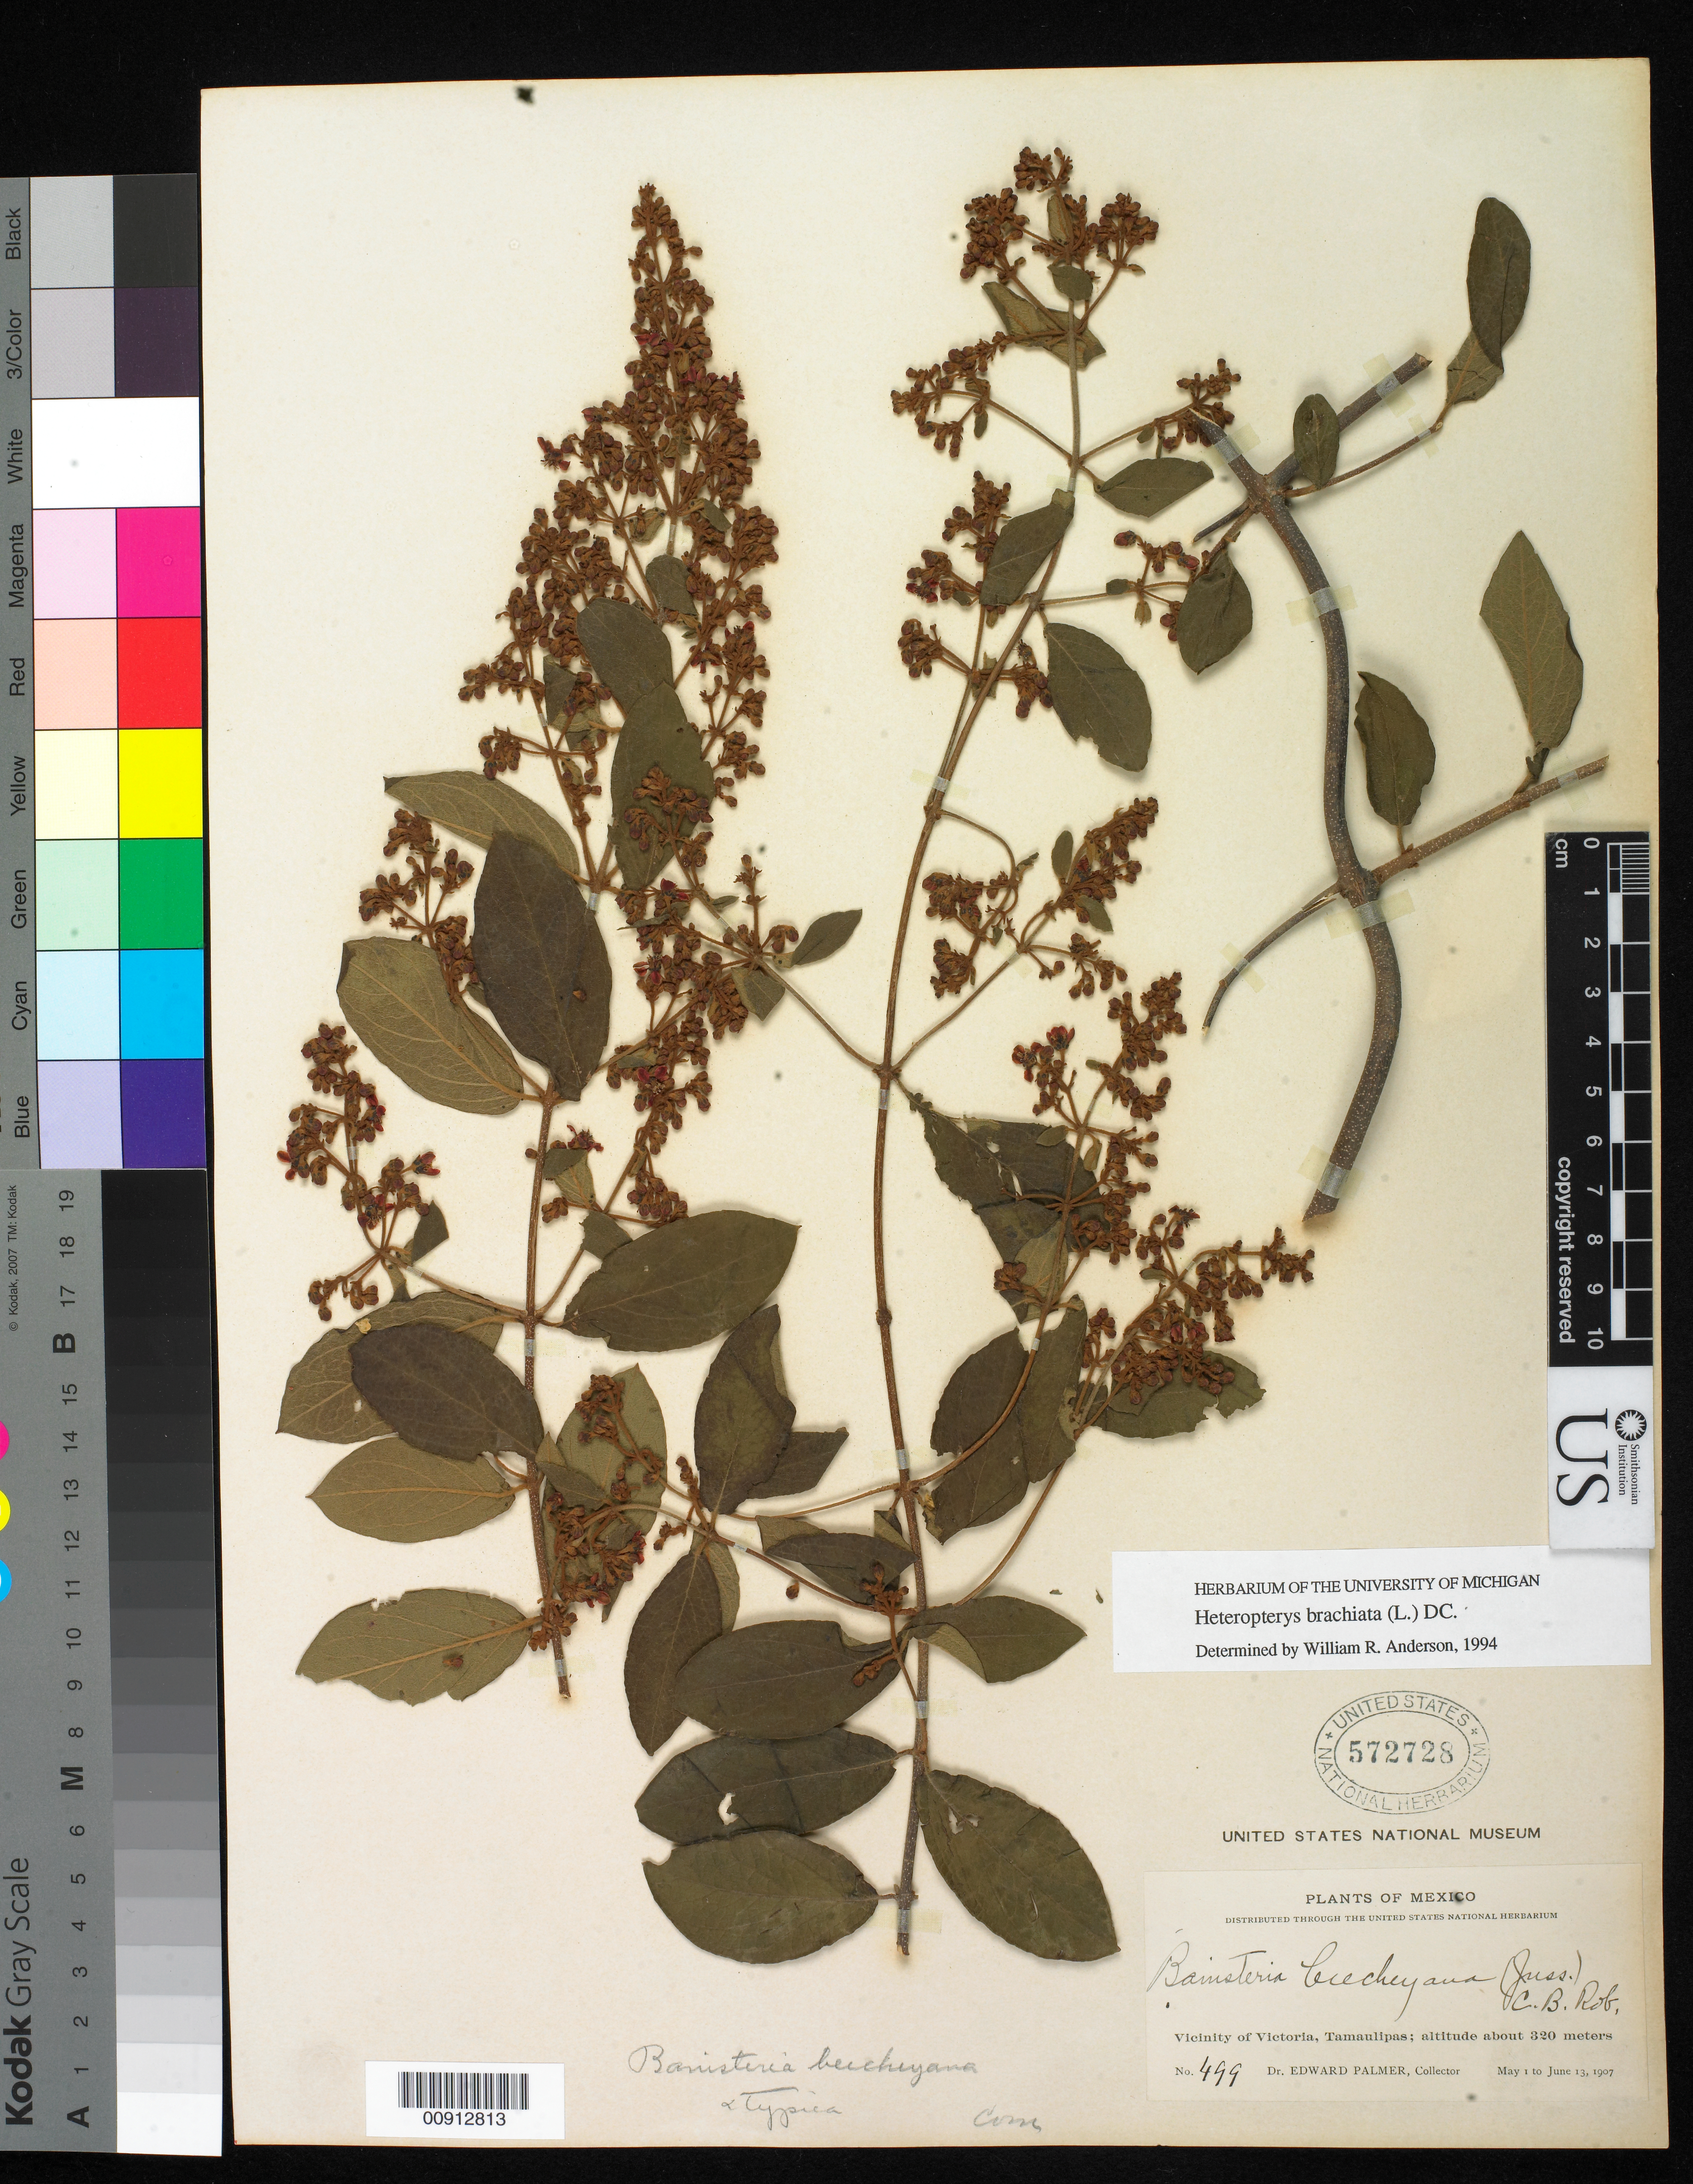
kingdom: Plantae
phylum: Tracheophyta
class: Magnoliopsida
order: Malpighiales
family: Malpighiaceae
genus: Heteropterys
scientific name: Heteropterys brachiata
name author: (L.) DC.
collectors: E. Palmer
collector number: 499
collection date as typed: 01 May 1907 to 13 Jun 1907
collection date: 1907-05-01/1907-06-13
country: Mexico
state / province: Tamaulipas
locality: Vicinity of Victoria.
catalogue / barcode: US 572728